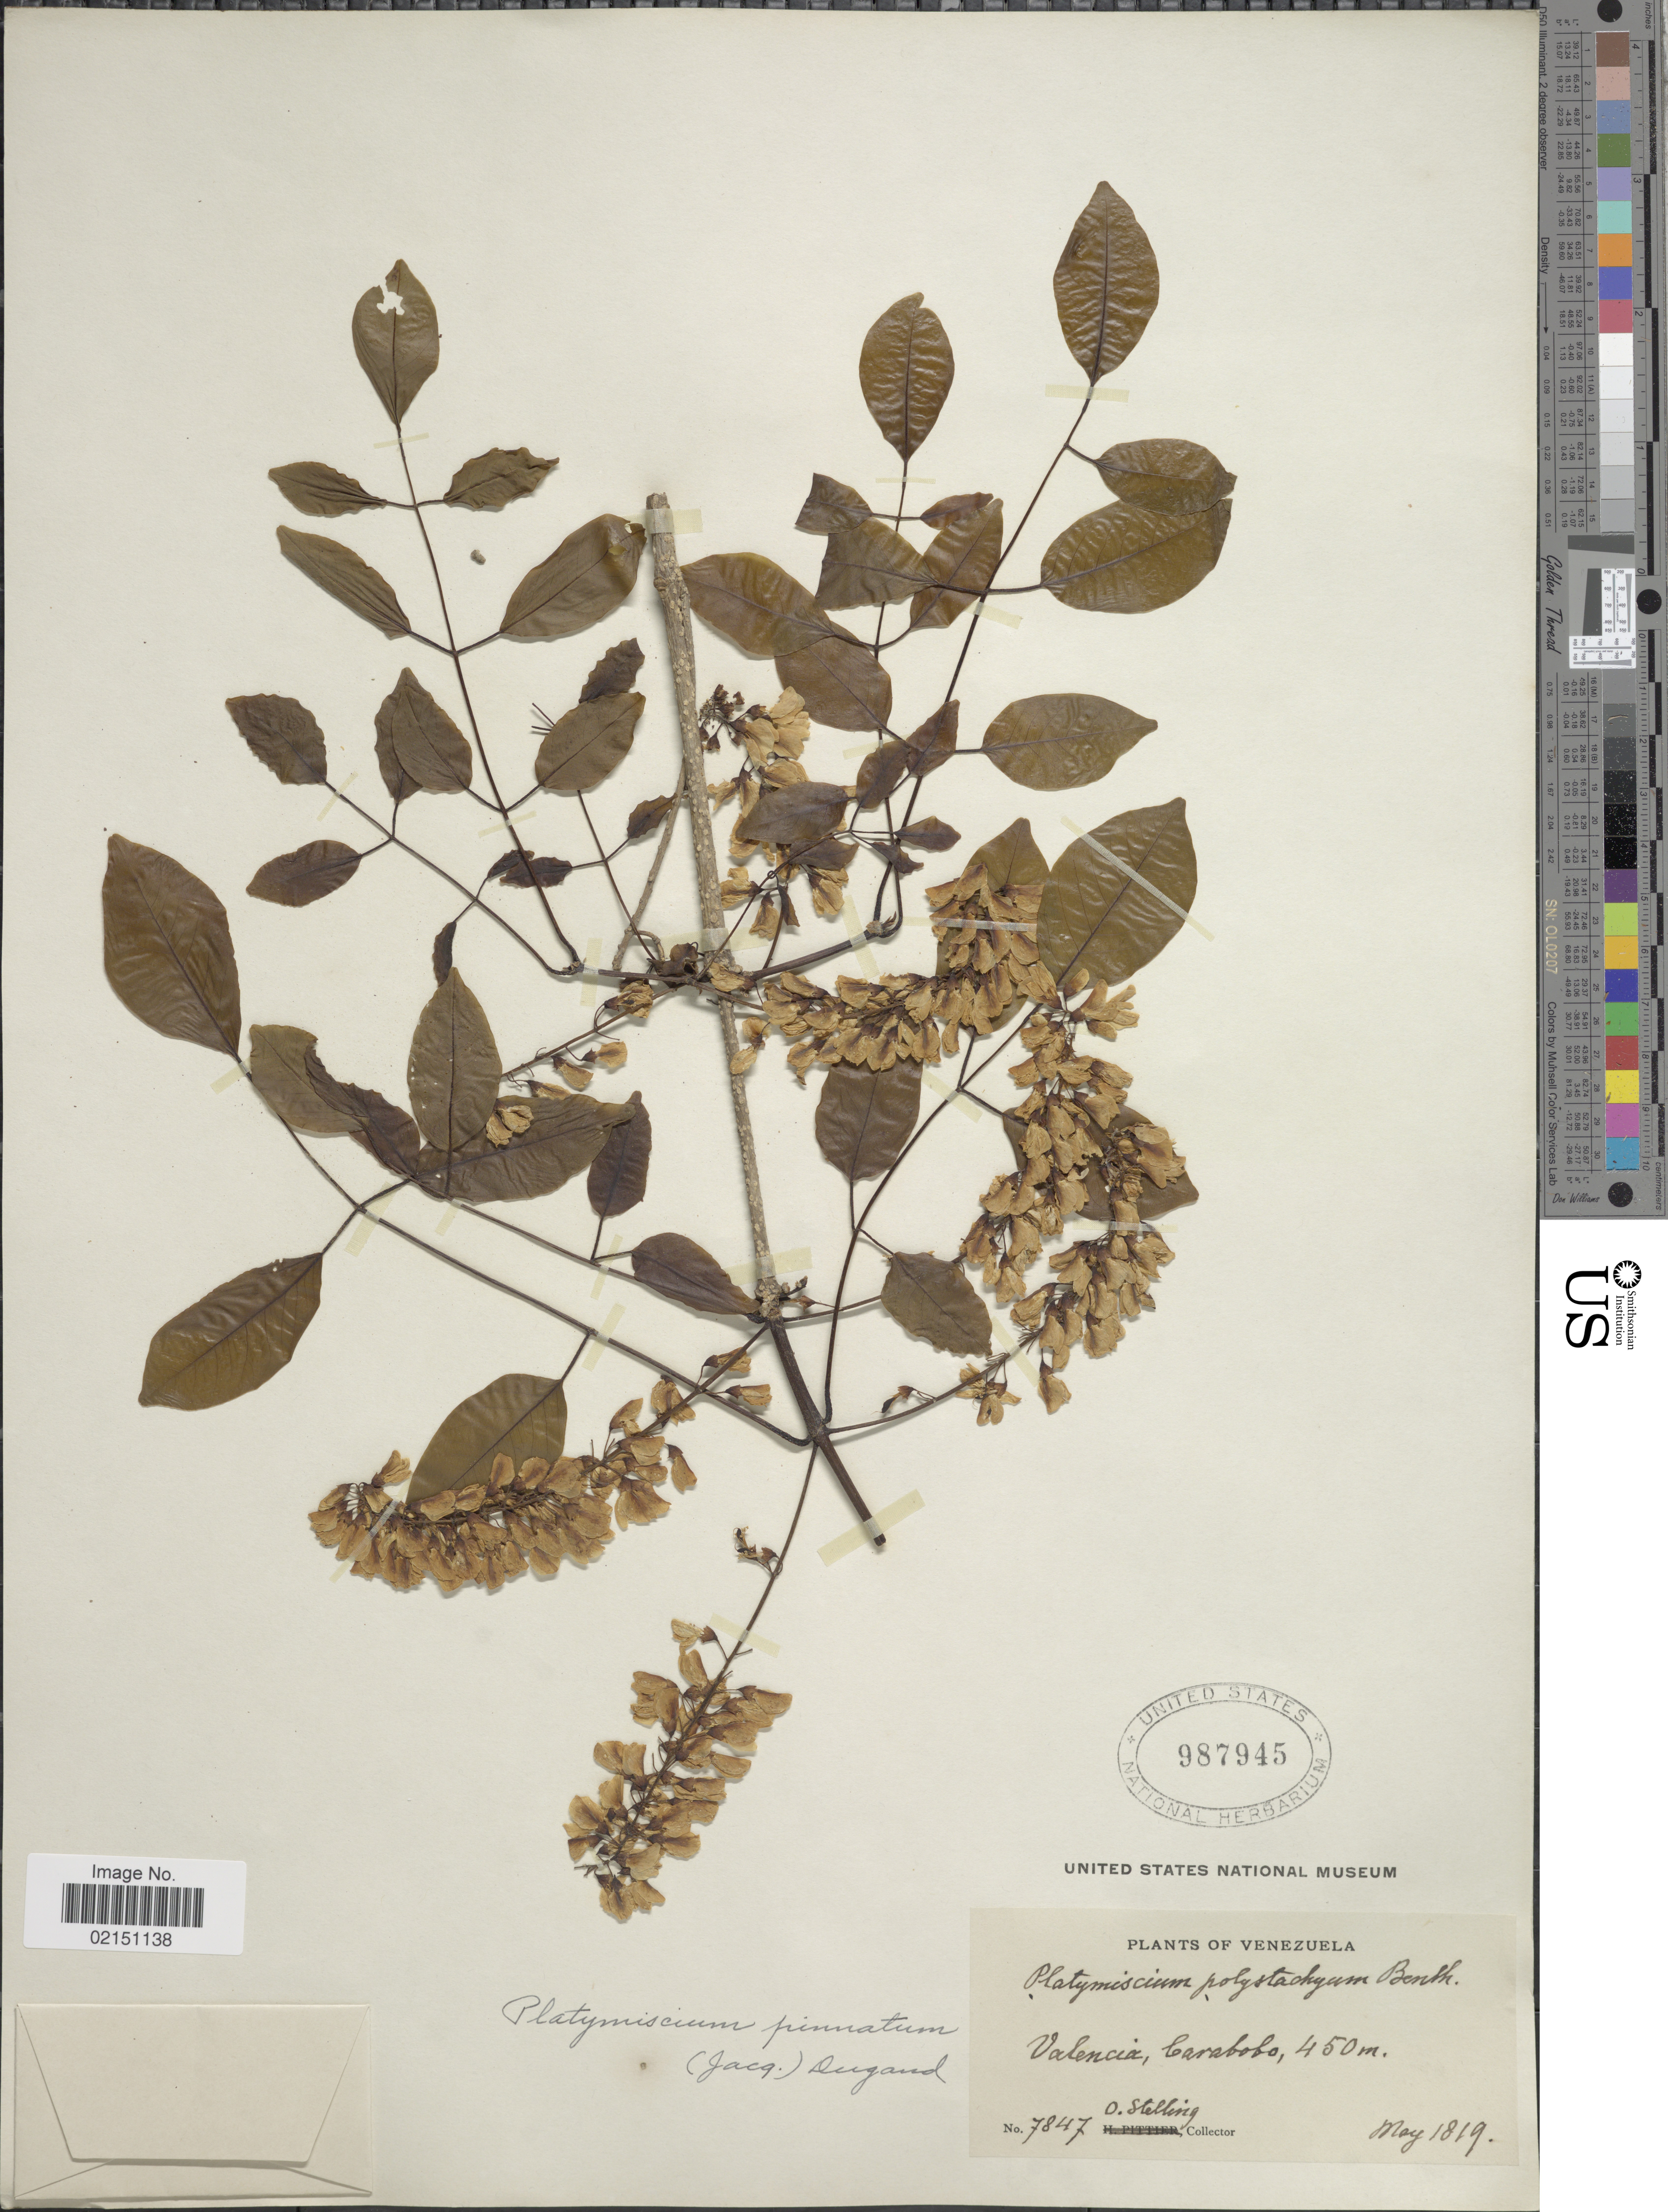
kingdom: Plantae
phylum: Tracheophyta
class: Magnoliopsida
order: Fabales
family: Fabaceae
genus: Platymiscium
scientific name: Platymiscium pinnatum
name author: (Jacq.) Dugand G.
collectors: O. Stelling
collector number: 7847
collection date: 1819-05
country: Venezuela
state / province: Carabobo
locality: Valencia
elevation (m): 450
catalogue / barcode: US 987945